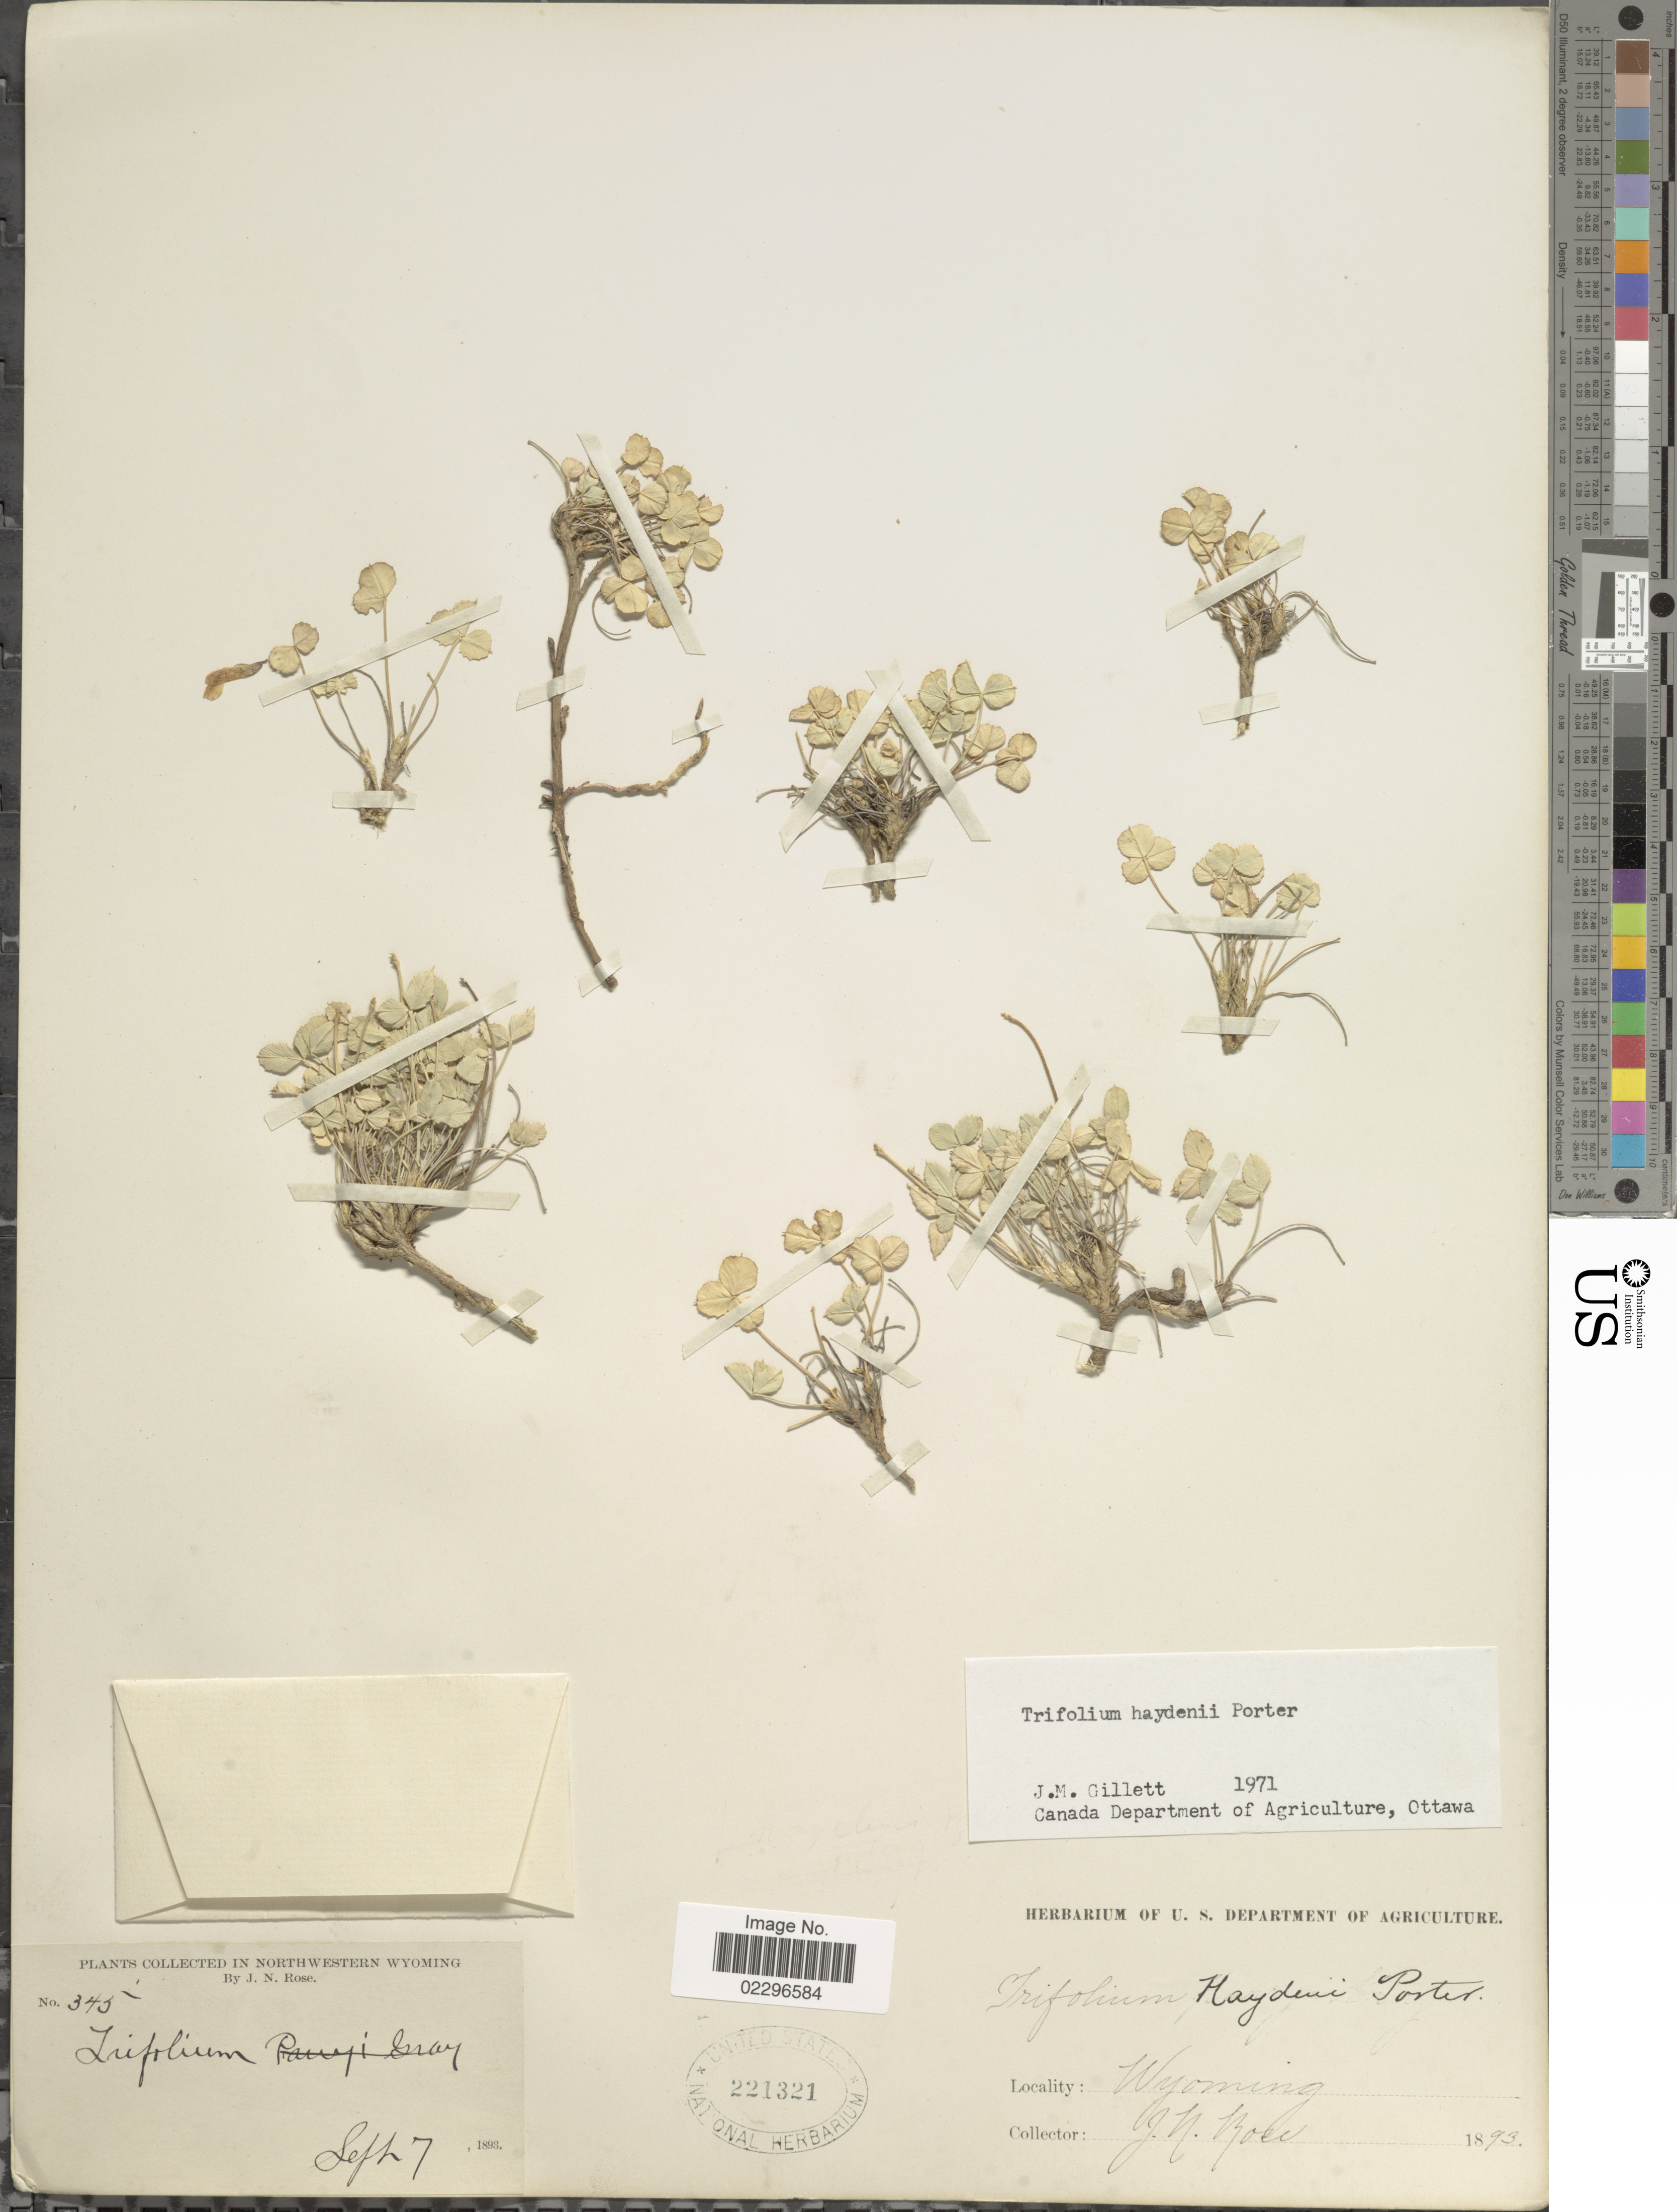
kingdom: Plantae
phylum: Tracheophyta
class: Magnoliopsida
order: Fabales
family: Fabaceae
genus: Trifolium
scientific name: Trifolium haydeni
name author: Porter in Hayden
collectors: J. N. Rose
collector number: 345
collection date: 1893-09-07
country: United States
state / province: Wyoming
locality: Northwestern Wyoming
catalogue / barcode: US 221321